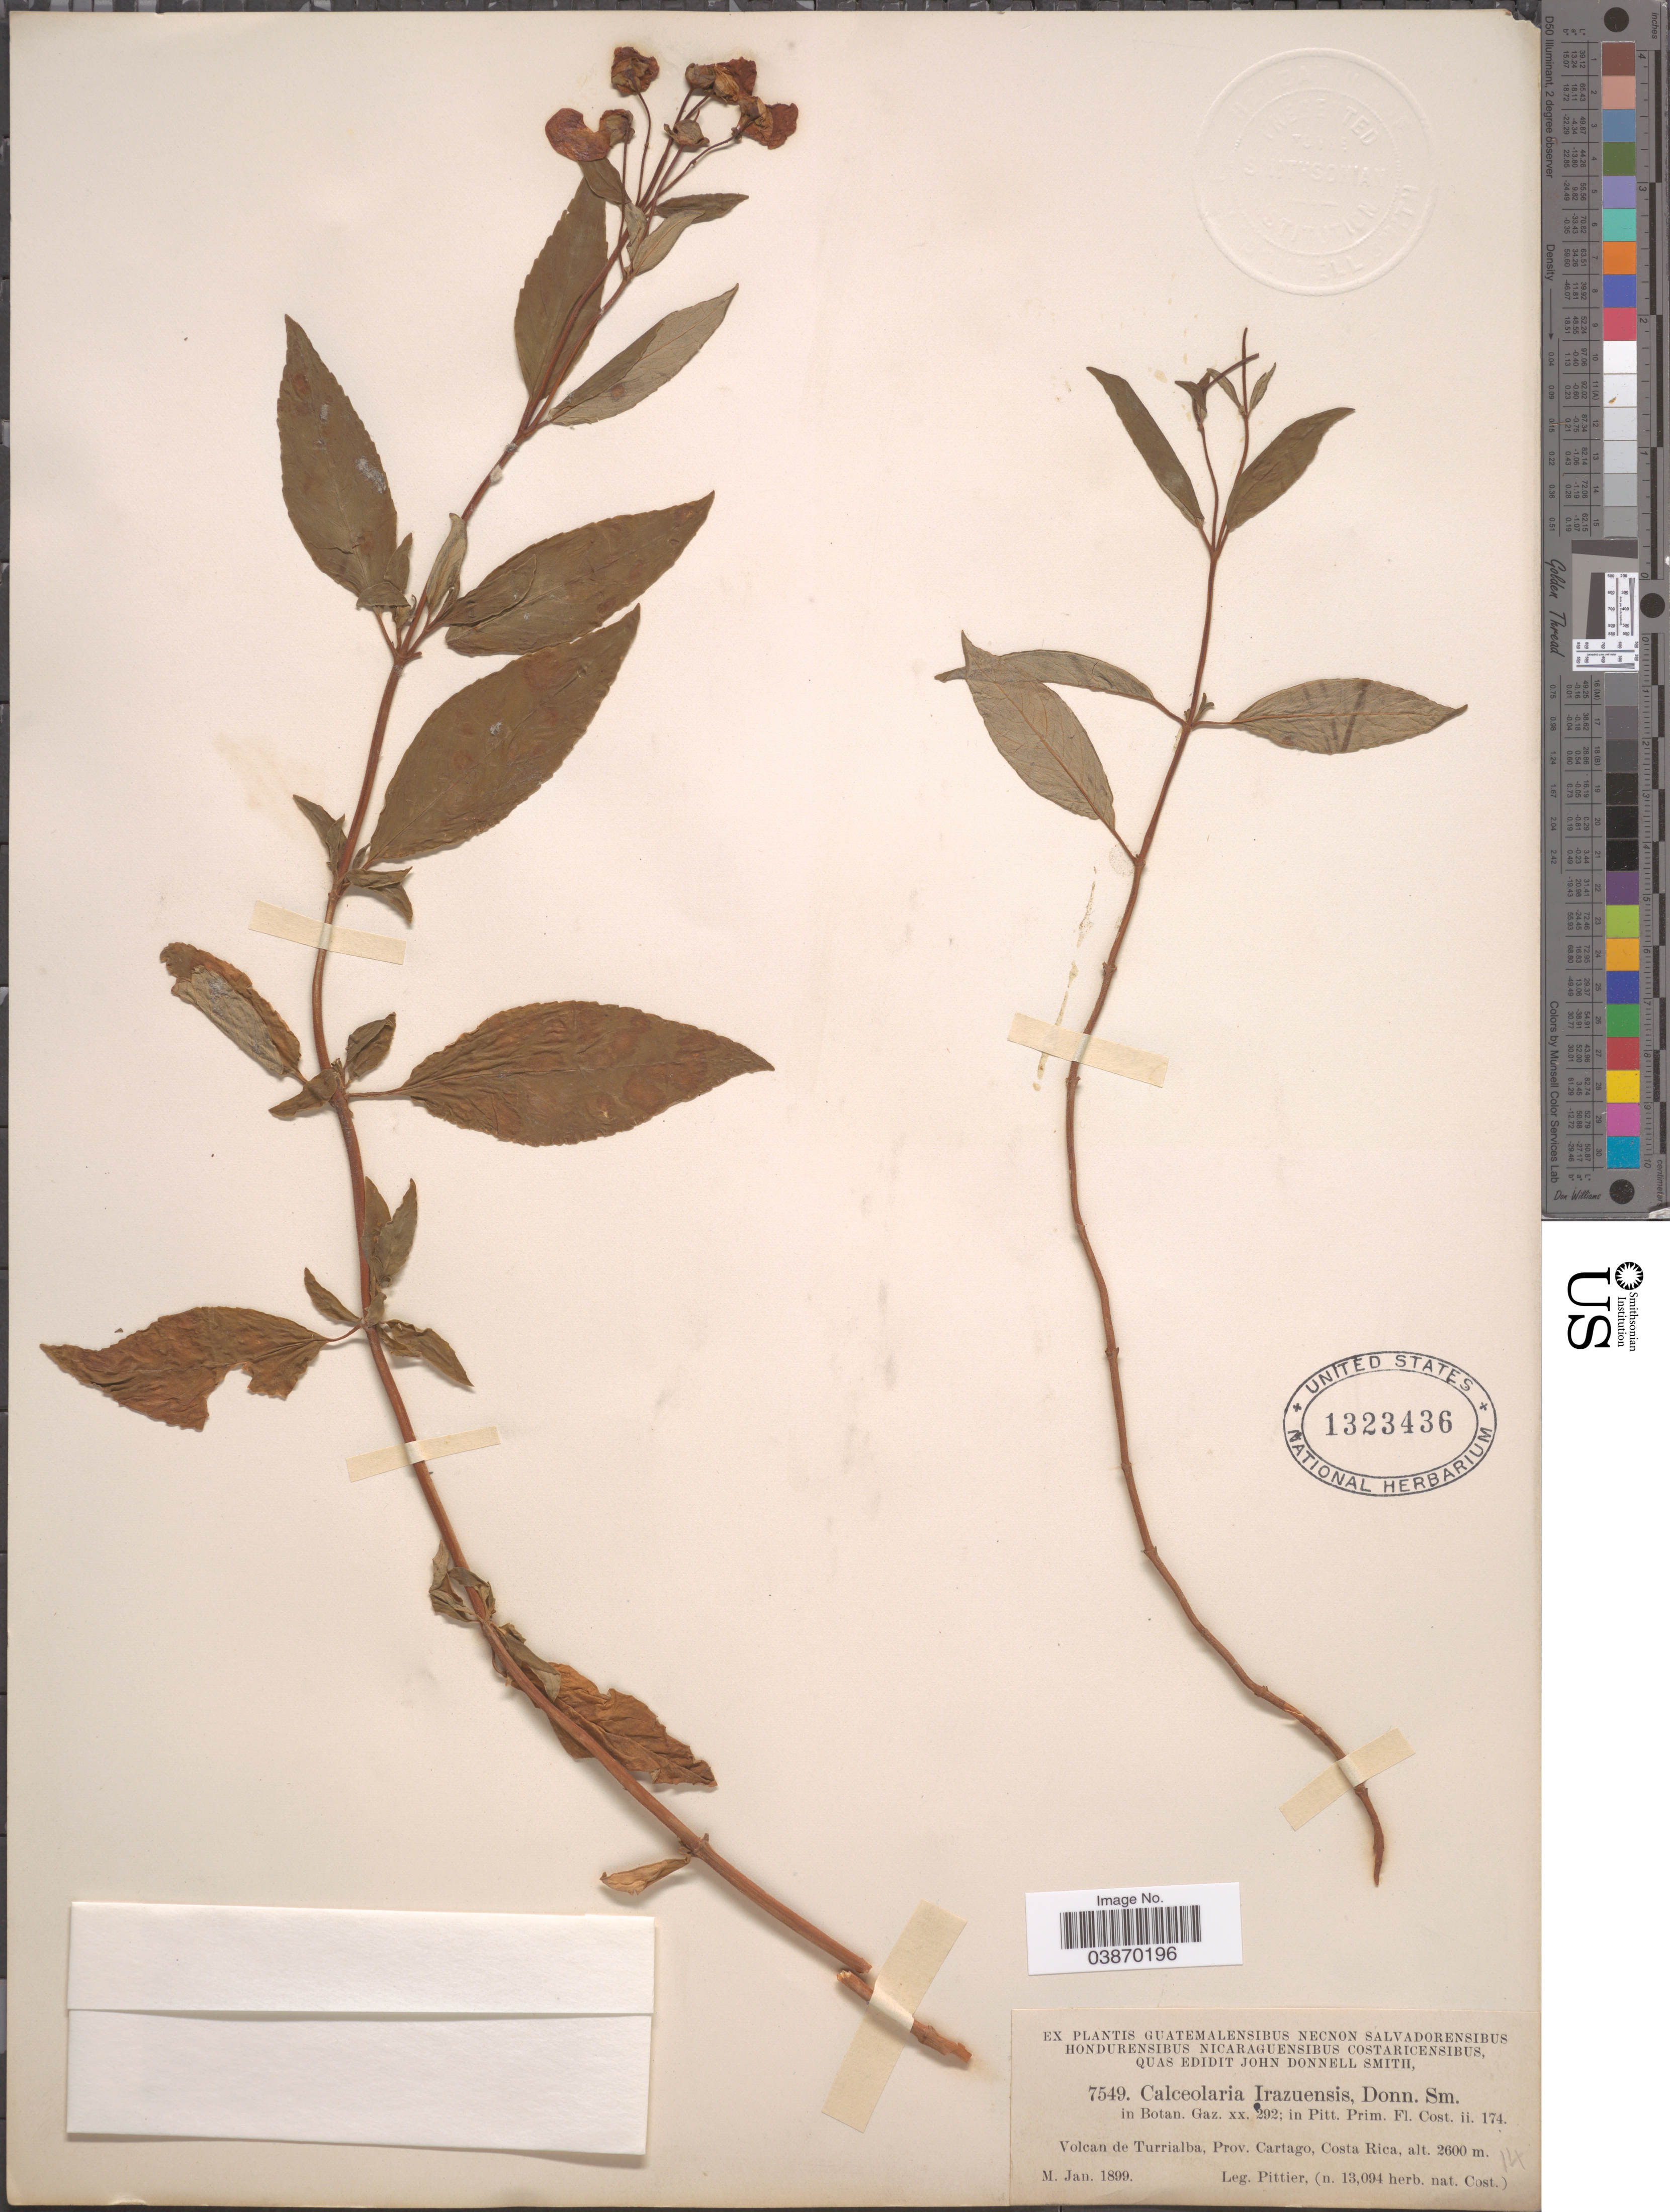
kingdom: Plantae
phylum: Tracheophyta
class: Magnoliopsida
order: Lamiales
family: Calceolariaceae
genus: Calceolaria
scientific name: Calceolaria irazuensis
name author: Donn. Sm.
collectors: Pittier, --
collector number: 7549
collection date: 1899-01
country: Costa Rica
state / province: Cartago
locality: Volcan de Turrialba.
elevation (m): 2600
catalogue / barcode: US 1323436